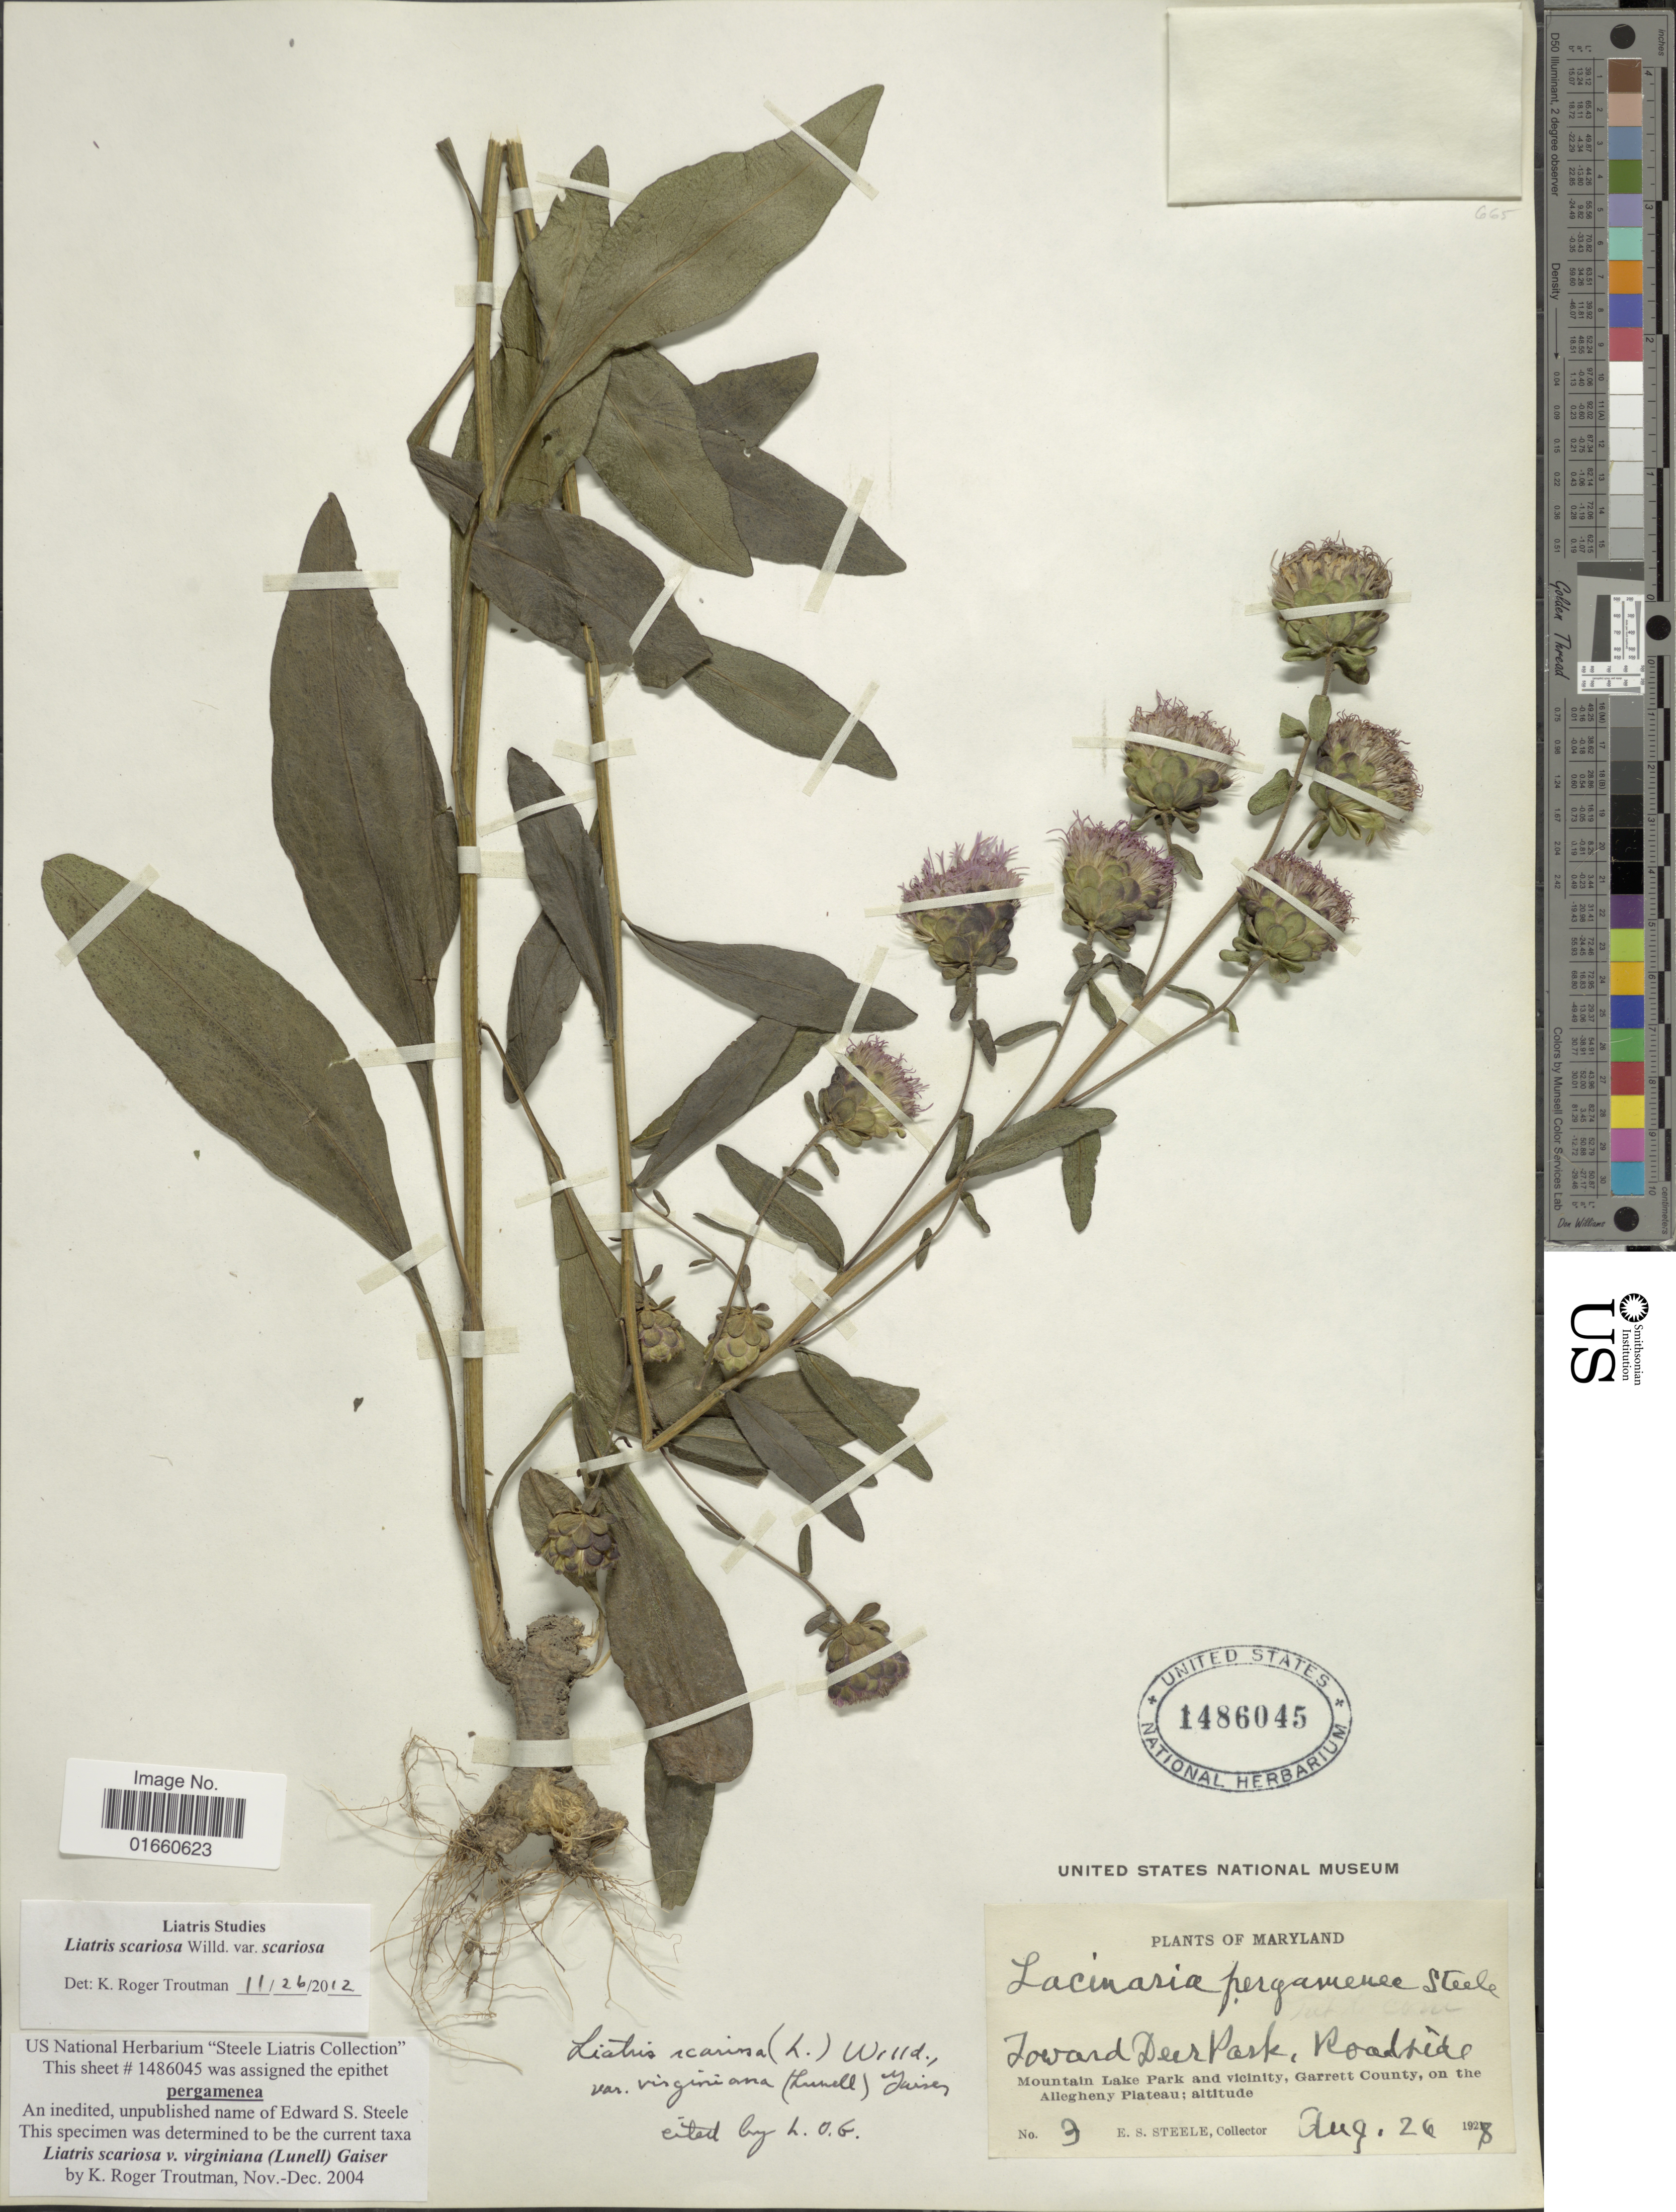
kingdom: Plantae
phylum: Tracheophyta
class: Magnoliopsida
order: Asterales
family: Asteraceae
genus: Liatris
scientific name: Liatris scariosa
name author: (L.) Willd.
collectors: E. Steele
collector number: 3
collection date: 1928-08-26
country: United States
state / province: Maryland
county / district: Garrett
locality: Toward Dear Park, Roadside, Mountain Lake Park and vicinity, Garrett County, on the Allegheny Plateau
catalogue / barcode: US 1486045